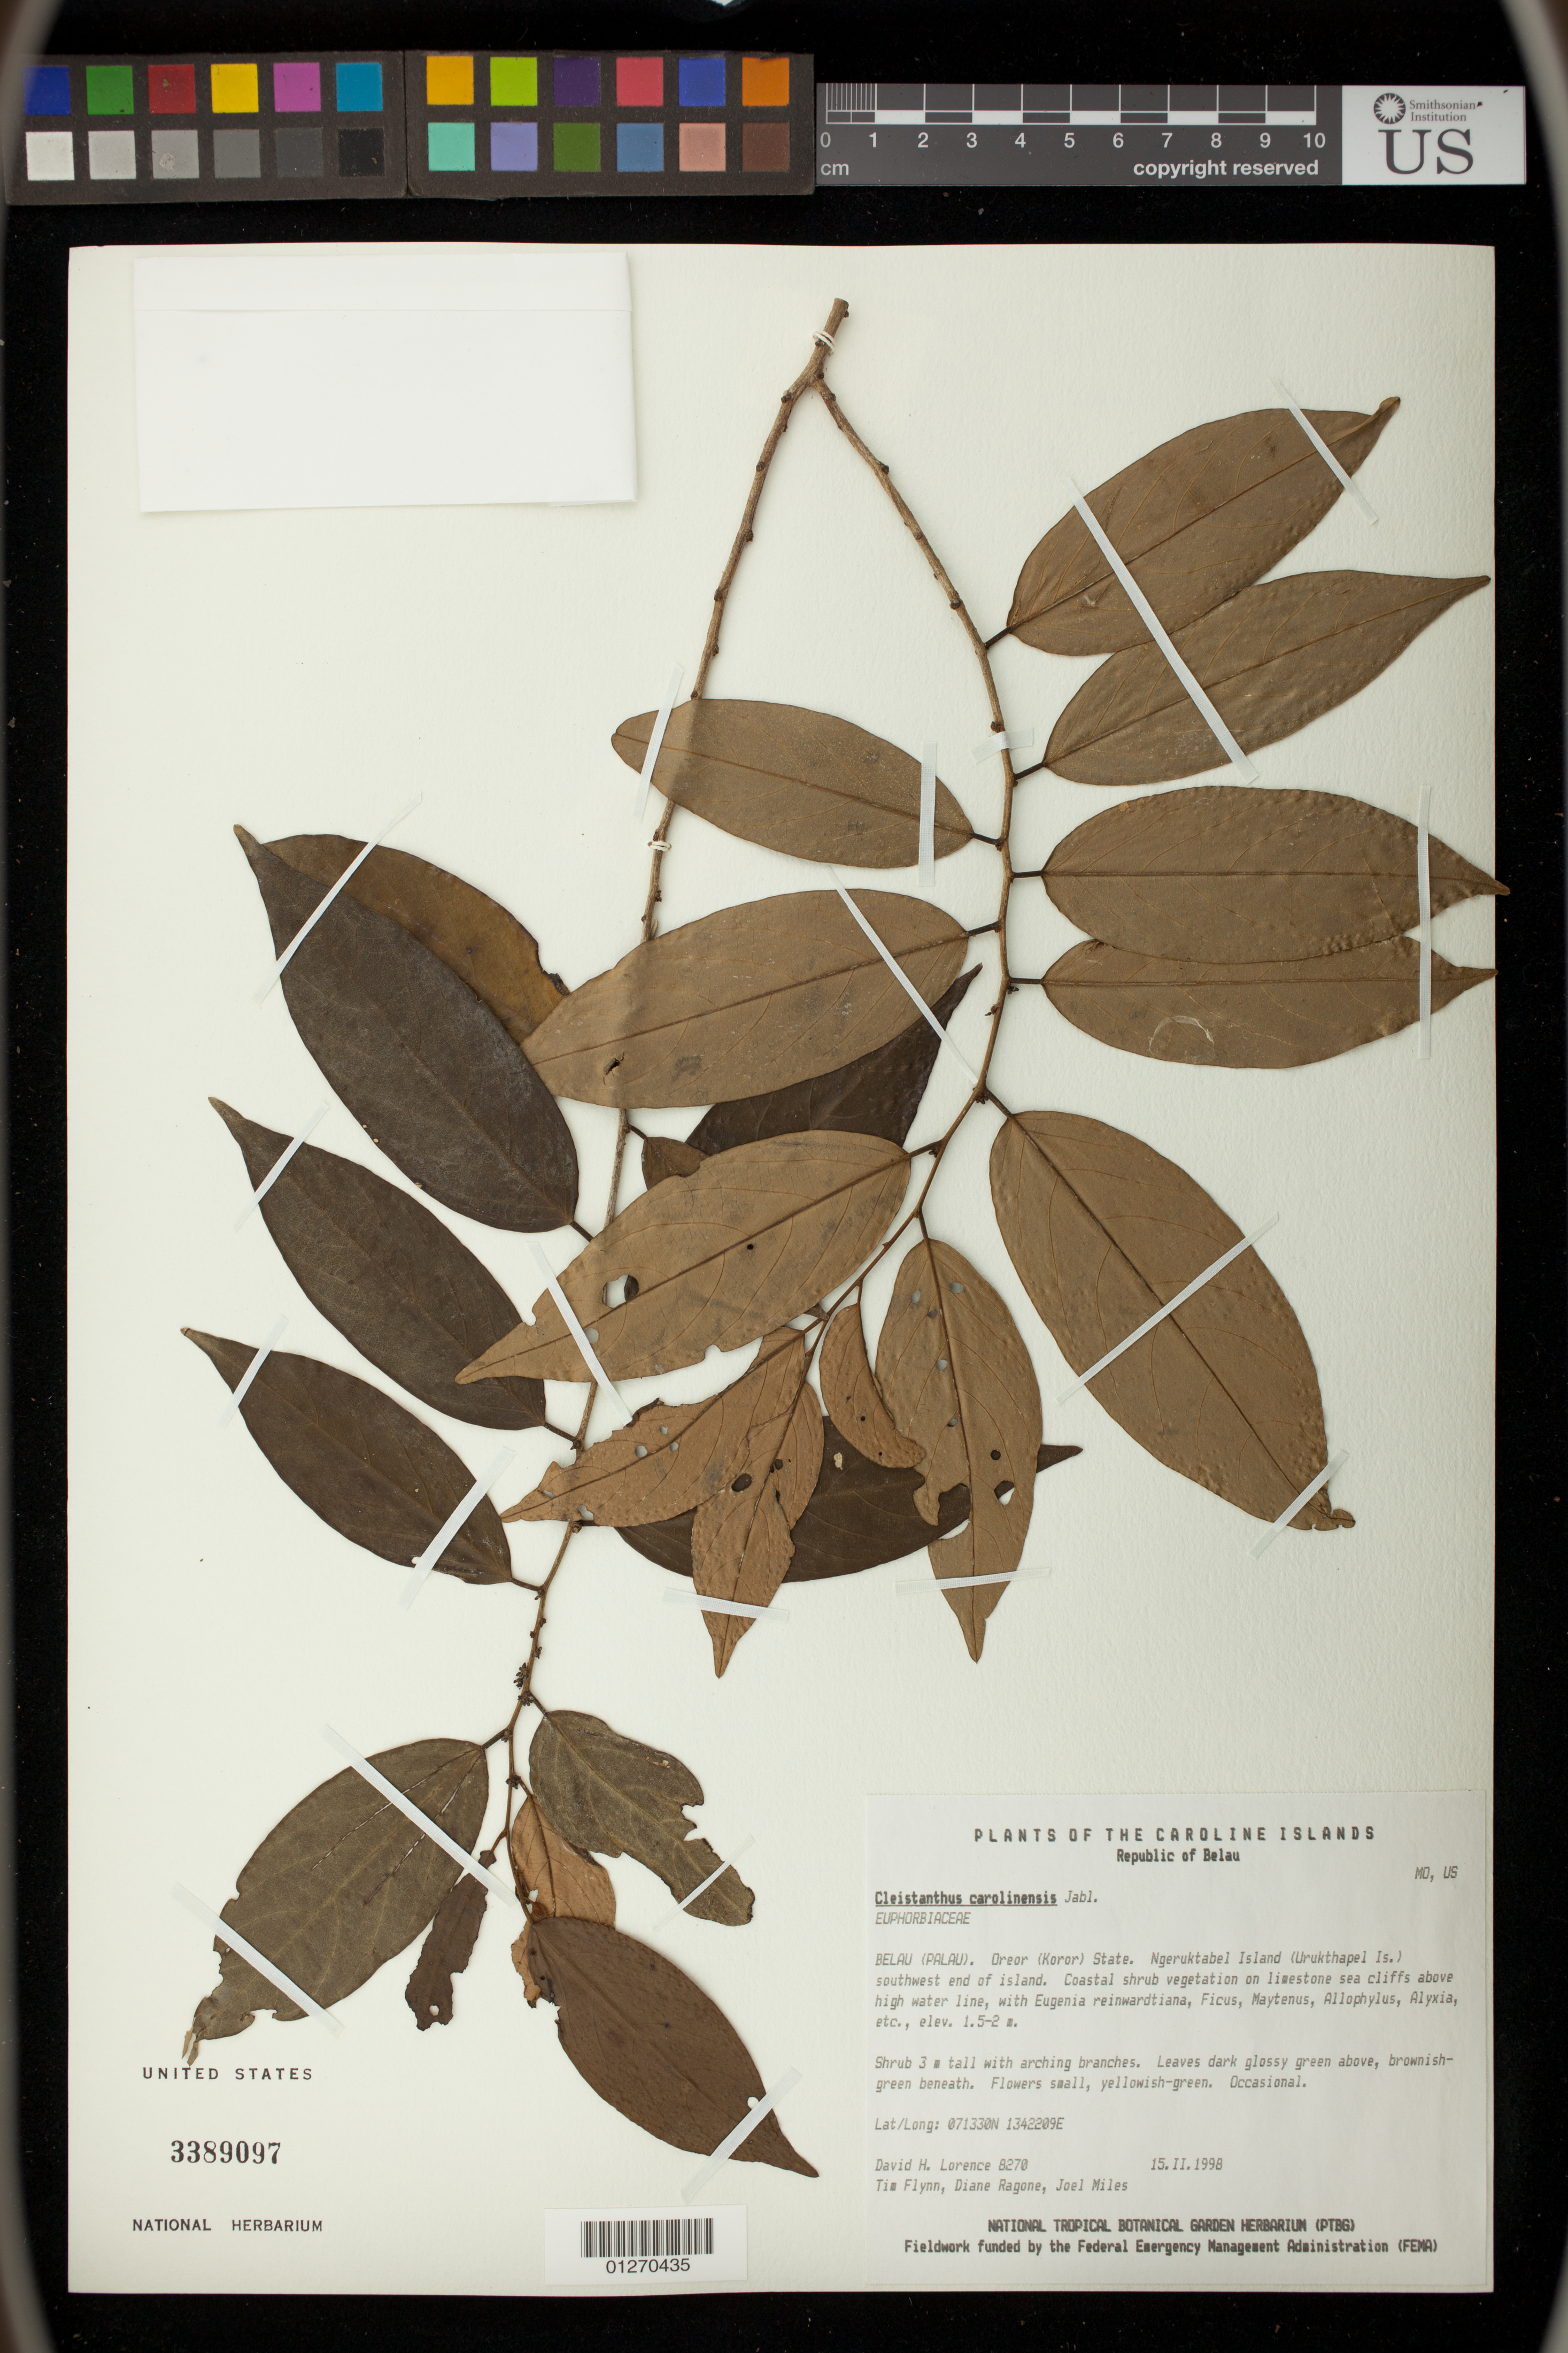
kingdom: Plantae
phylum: Tracheophyta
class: Magnoliopsida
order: Malpighiales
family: Phyllanthaceae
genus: Cleistanthus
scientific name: Cleistanthus carolinianus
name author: Jabl.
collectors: D. Lorence, T. Flynn, D. Ragone & J. Miles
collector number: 8720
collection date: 1998-02-15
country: Palau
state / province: Koror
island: Ngeruktabel [Urukthapel]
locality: Ngeruktabel Island (Urukthapel Is.) southwest end of island. Coastal shrub vegetation on limestone sea cliffs above high water line.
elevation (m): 1.5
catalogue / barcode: US 3389097